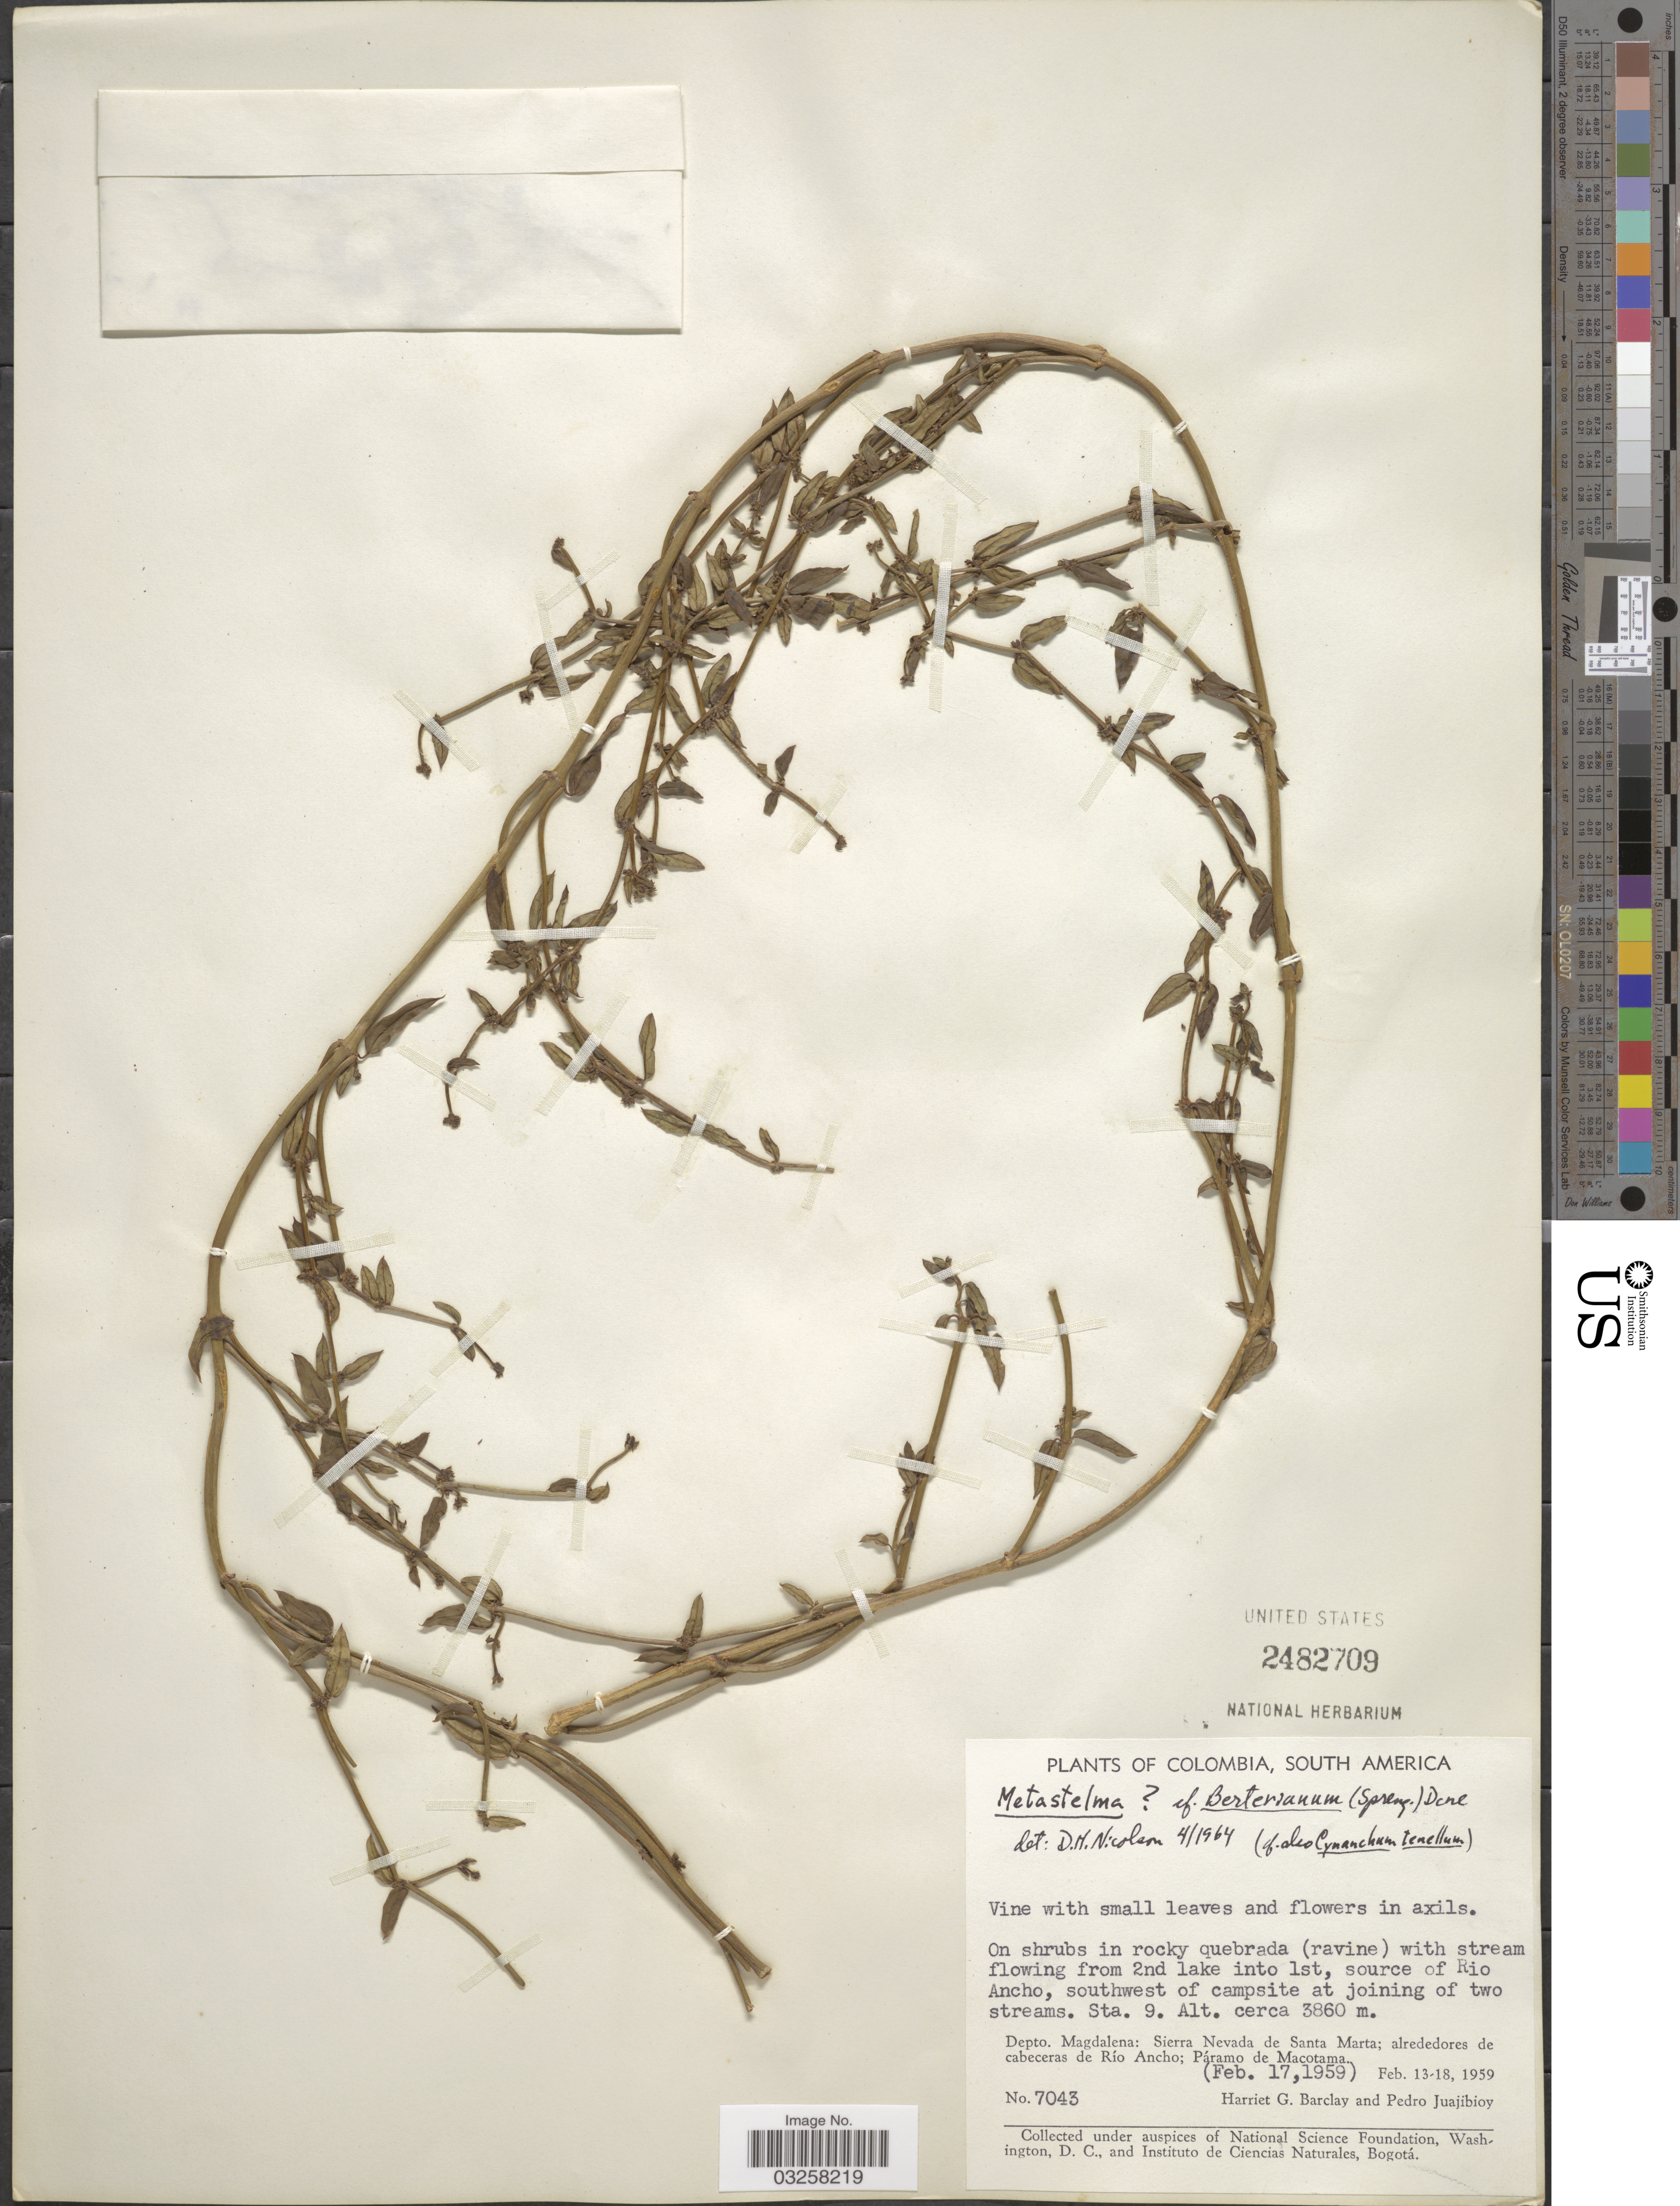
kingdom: Plantae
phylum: Tracheophyta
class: Magnoliopsida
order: Gentianales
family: Apocynaceae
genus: Tassadia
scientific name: Tassadia berteroana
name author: (Spreng.) W.D. Stevens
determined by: Liede-Schumann, Sigrid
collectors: H. G. Barclay & P. Juajibioy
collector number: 7043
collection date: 1959-02-17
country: Colombia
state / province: Magdalena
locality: On shrubs in rocky quebrada (ravine) with stream flowing from 2nd lake into 1st, source of Rio Ancho, southwest of campsite at joining of two streams. Sta. 9. Depto. Magdalena: Sierra Nevada de Santa Marta; alrededores de cabeceras de Río Ancho; Páramo de Macotama.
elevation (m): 3860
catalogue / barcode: US 2482709